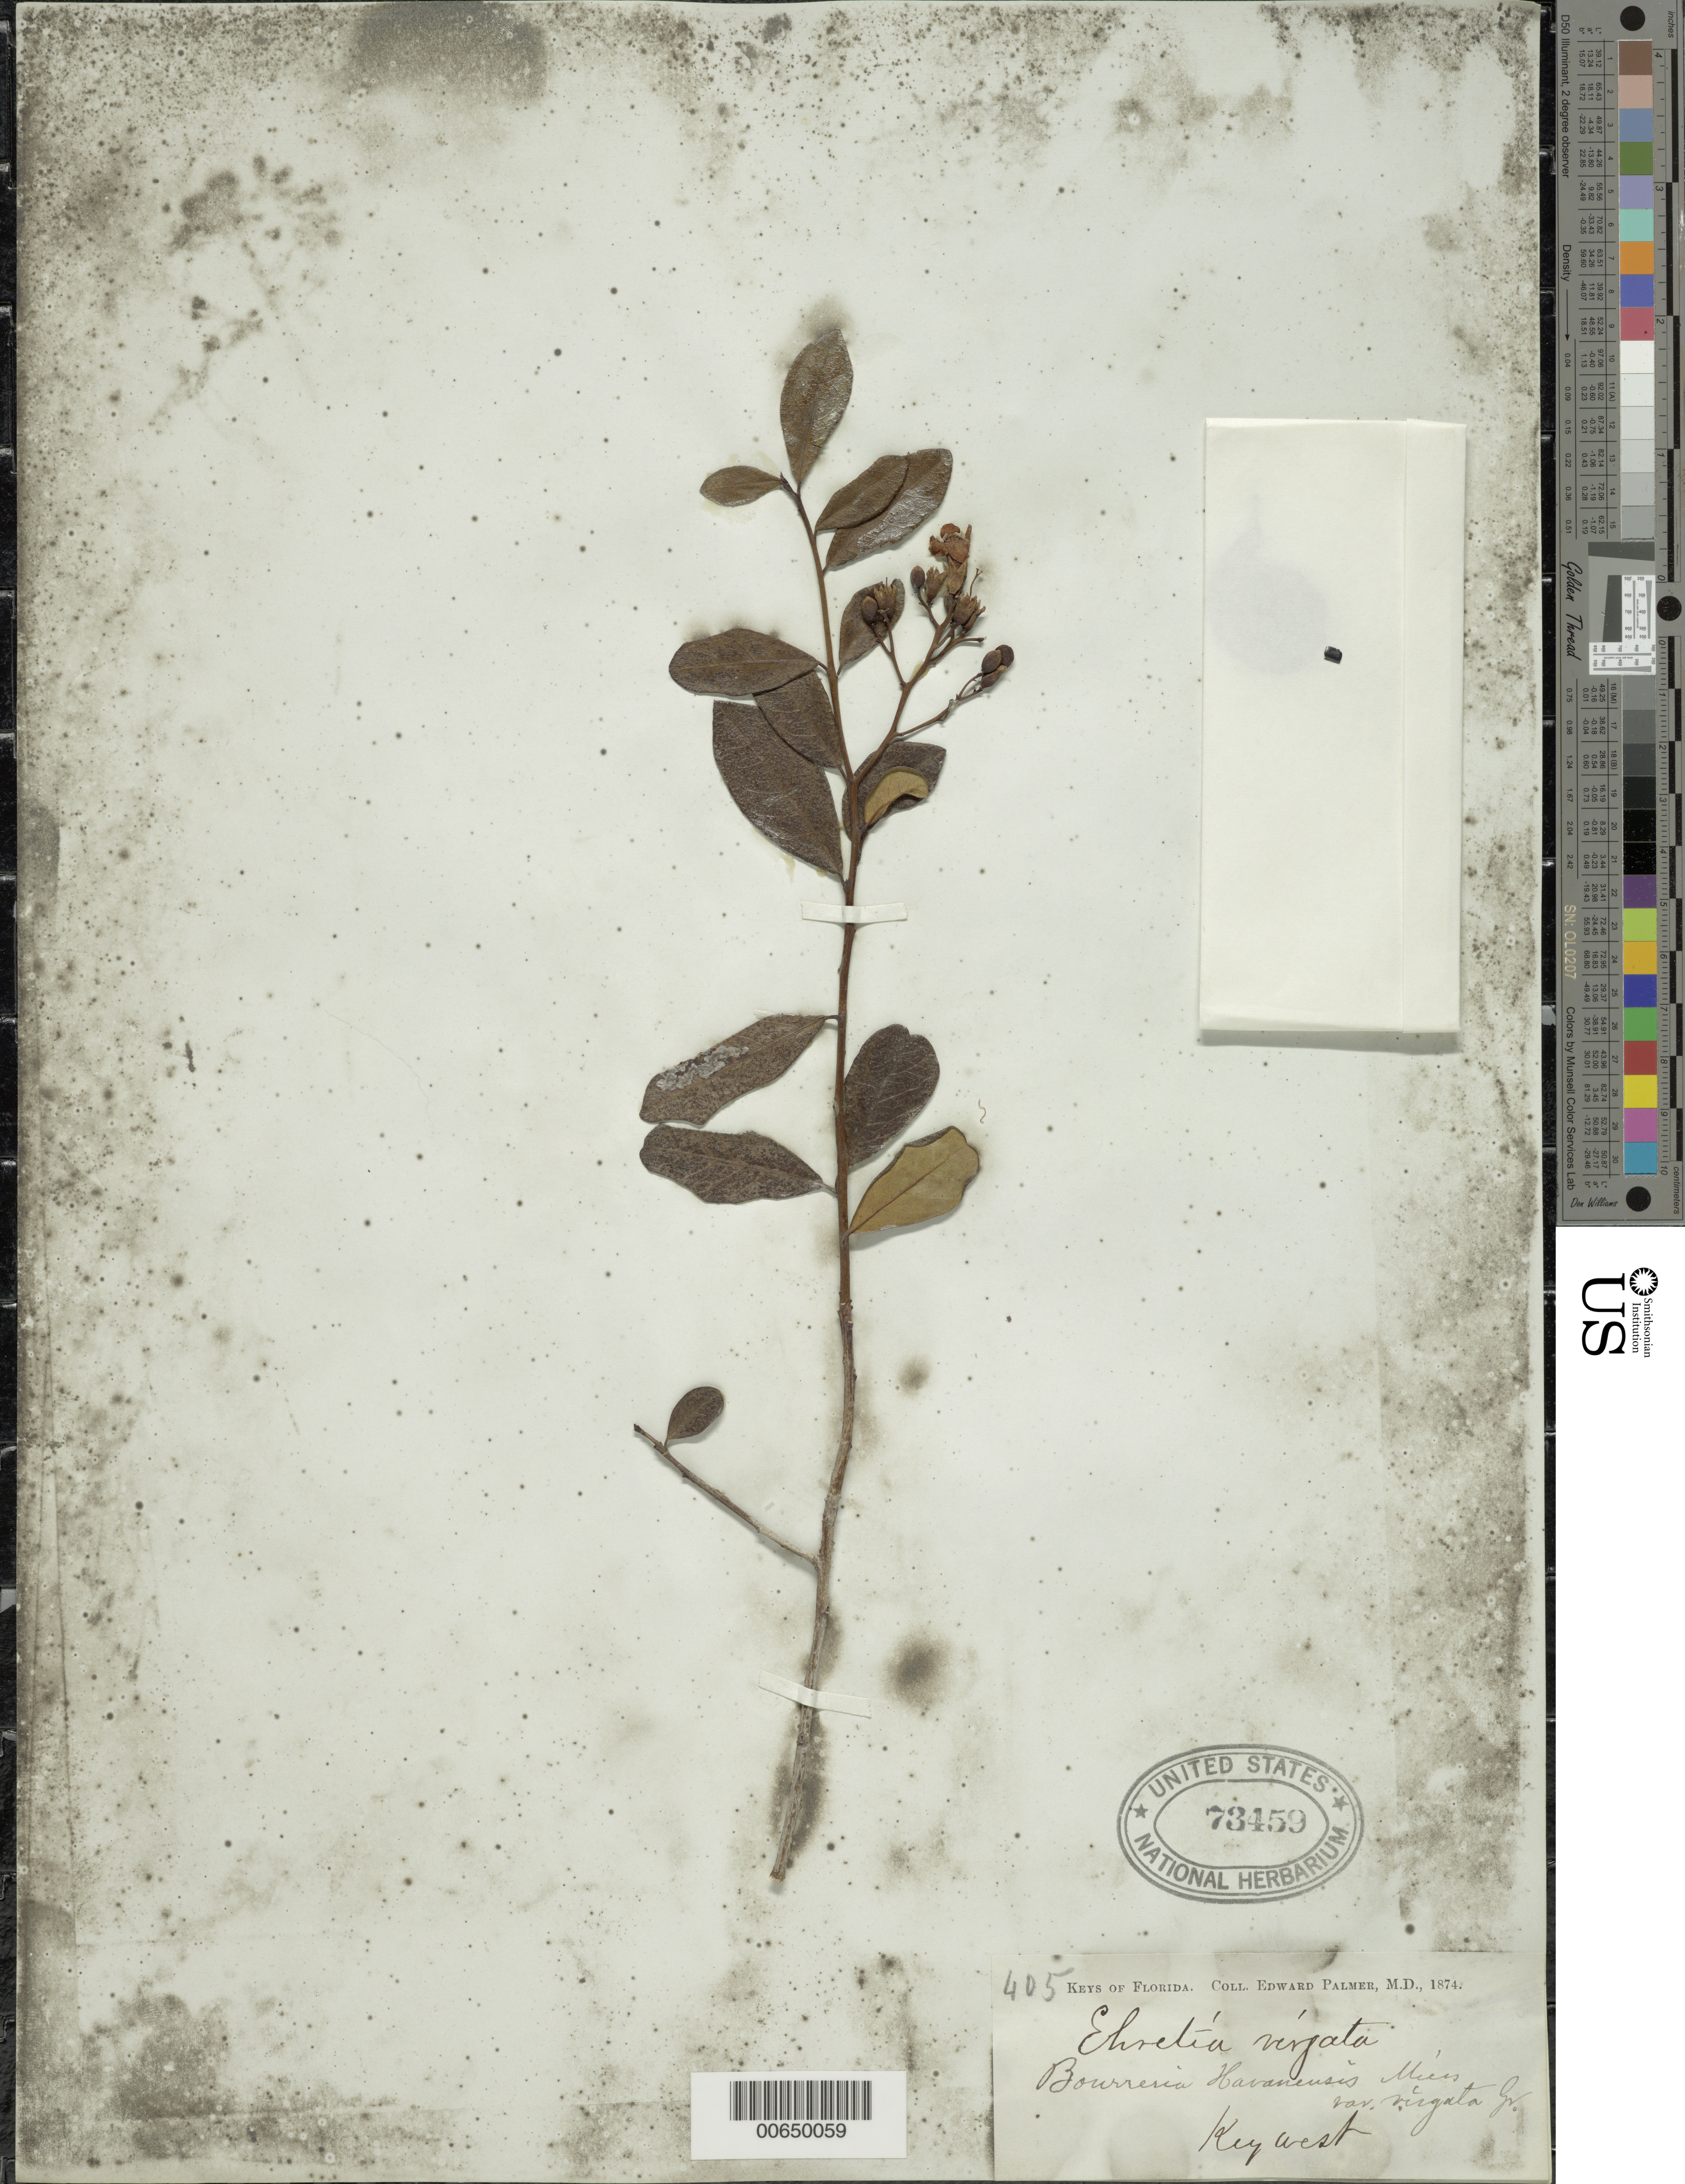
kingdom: Plantae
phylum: Tracheophyta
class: Magnoliopsida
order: Boraginales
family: Ehretiaceae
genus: Bourreria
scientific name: Bourreria radula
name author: G. Don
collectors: E. Palmer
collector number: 405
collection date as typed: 1874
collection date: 1874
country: United States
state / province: Florida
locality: Key West.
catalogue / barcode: US 73459